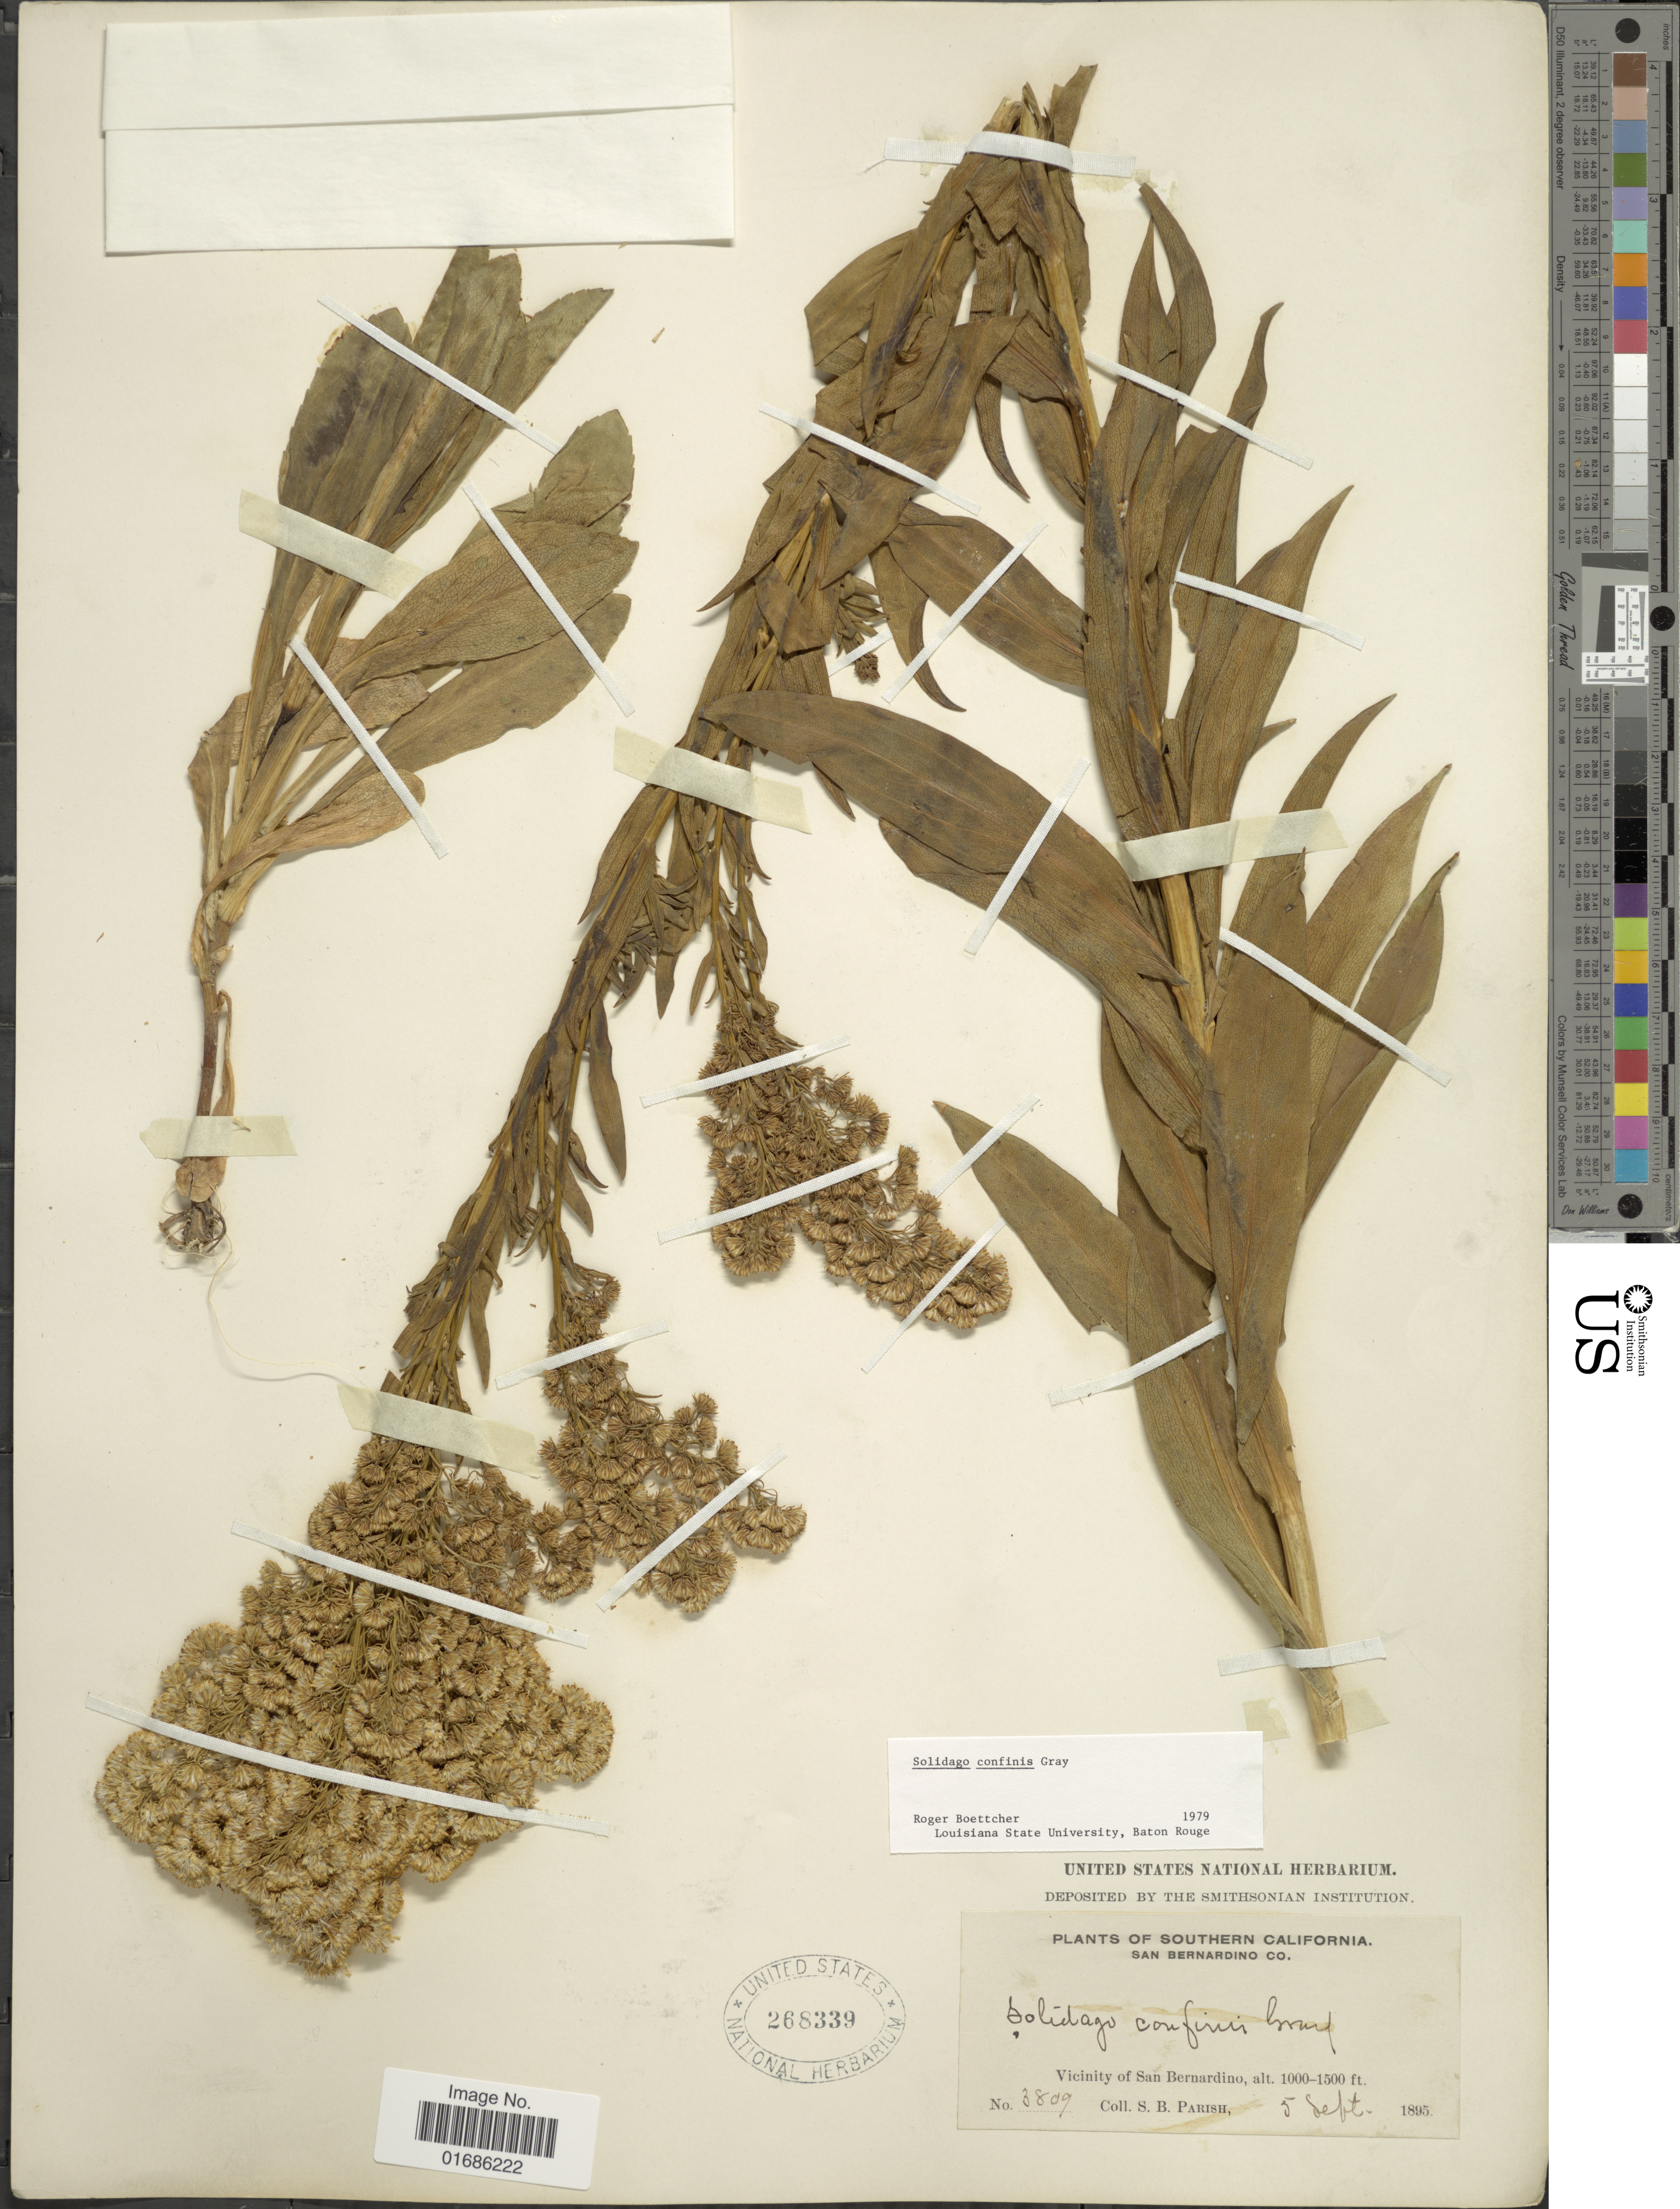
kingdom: Plantae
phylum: Tracheophyta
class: Magnoliopsida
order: Asterales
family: Asteraceae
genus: Solidago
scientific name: Solidago confinis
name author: A. Gray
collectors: S. B. Parish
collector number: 3809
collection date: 1895-09-05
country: United States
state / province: California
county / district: San Bernardino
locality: Southern California, San Bernardino Co. Vicinity of San Bernardino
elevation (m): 305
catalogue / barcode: US 268339